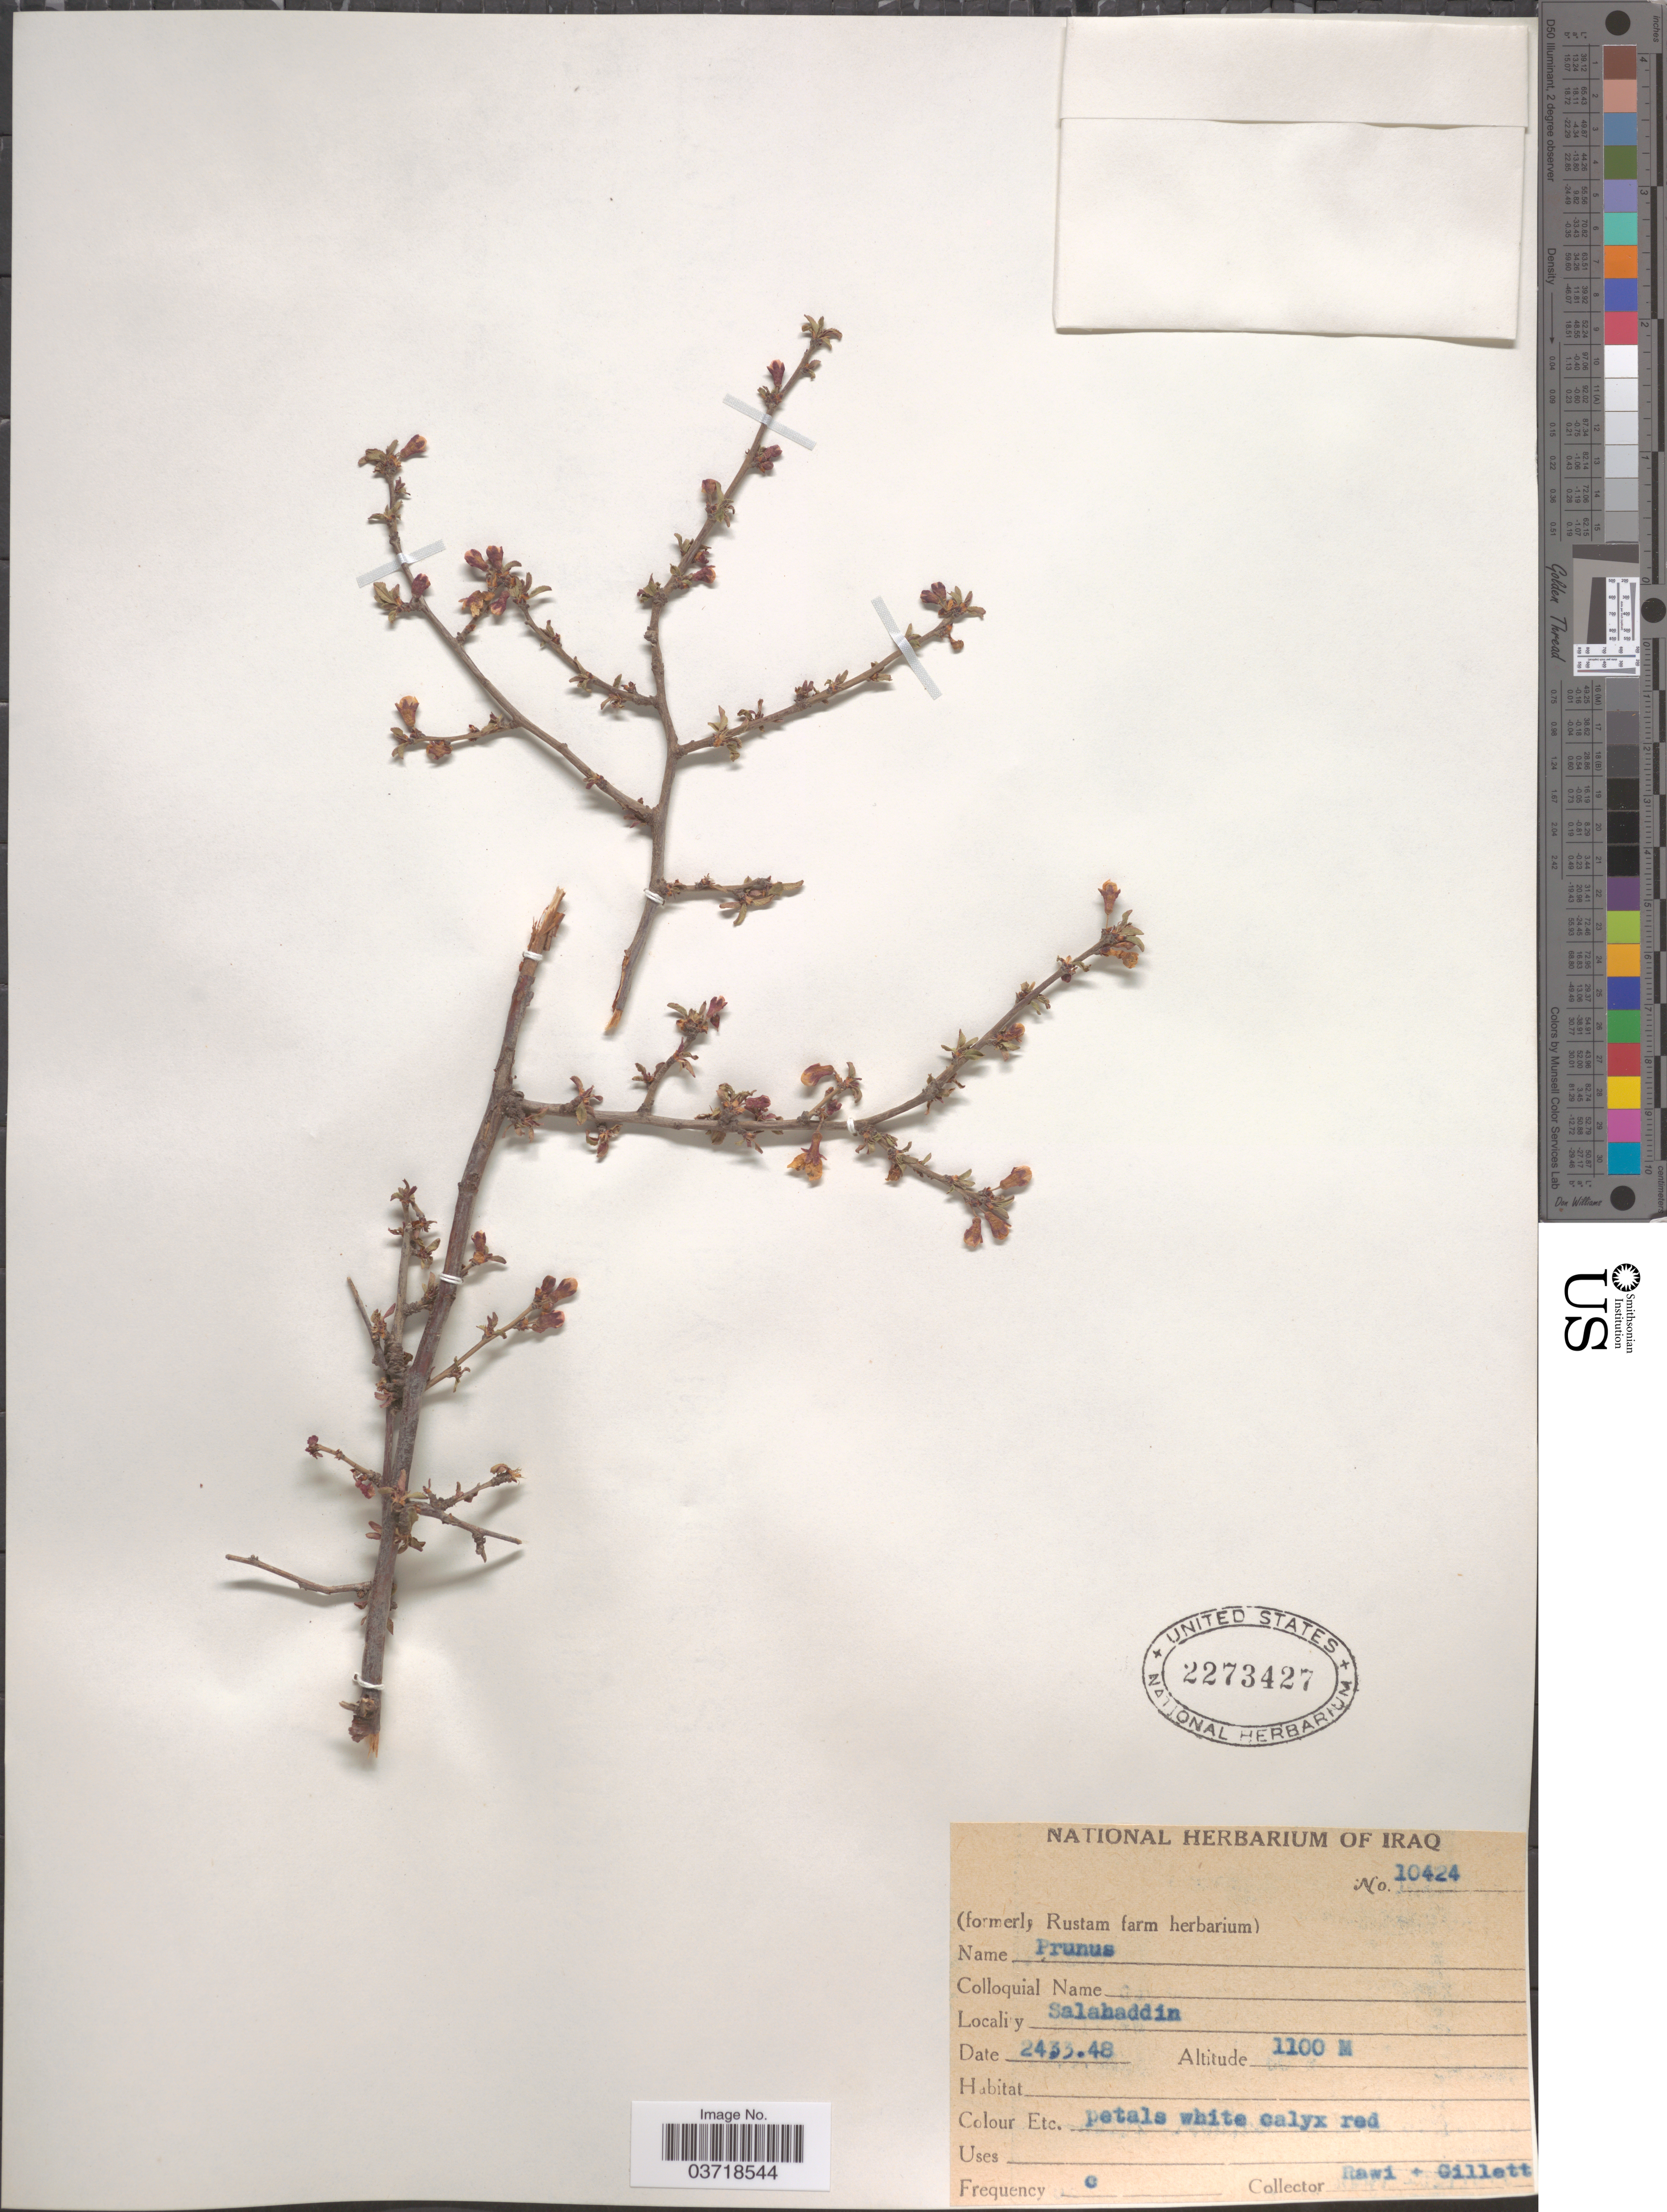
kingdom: Plantae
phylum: Tracheophyta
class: Magnoliopsida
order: Rosales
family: Rosaceae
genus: Prunus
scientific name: Prunus sp.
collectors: -. Rawi & Gillett, --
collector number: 10424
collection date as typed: Transcribed d/m/y: 24/3/48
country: Iraq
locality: Salahaddin.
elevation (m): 1100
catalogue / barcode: US 2273427